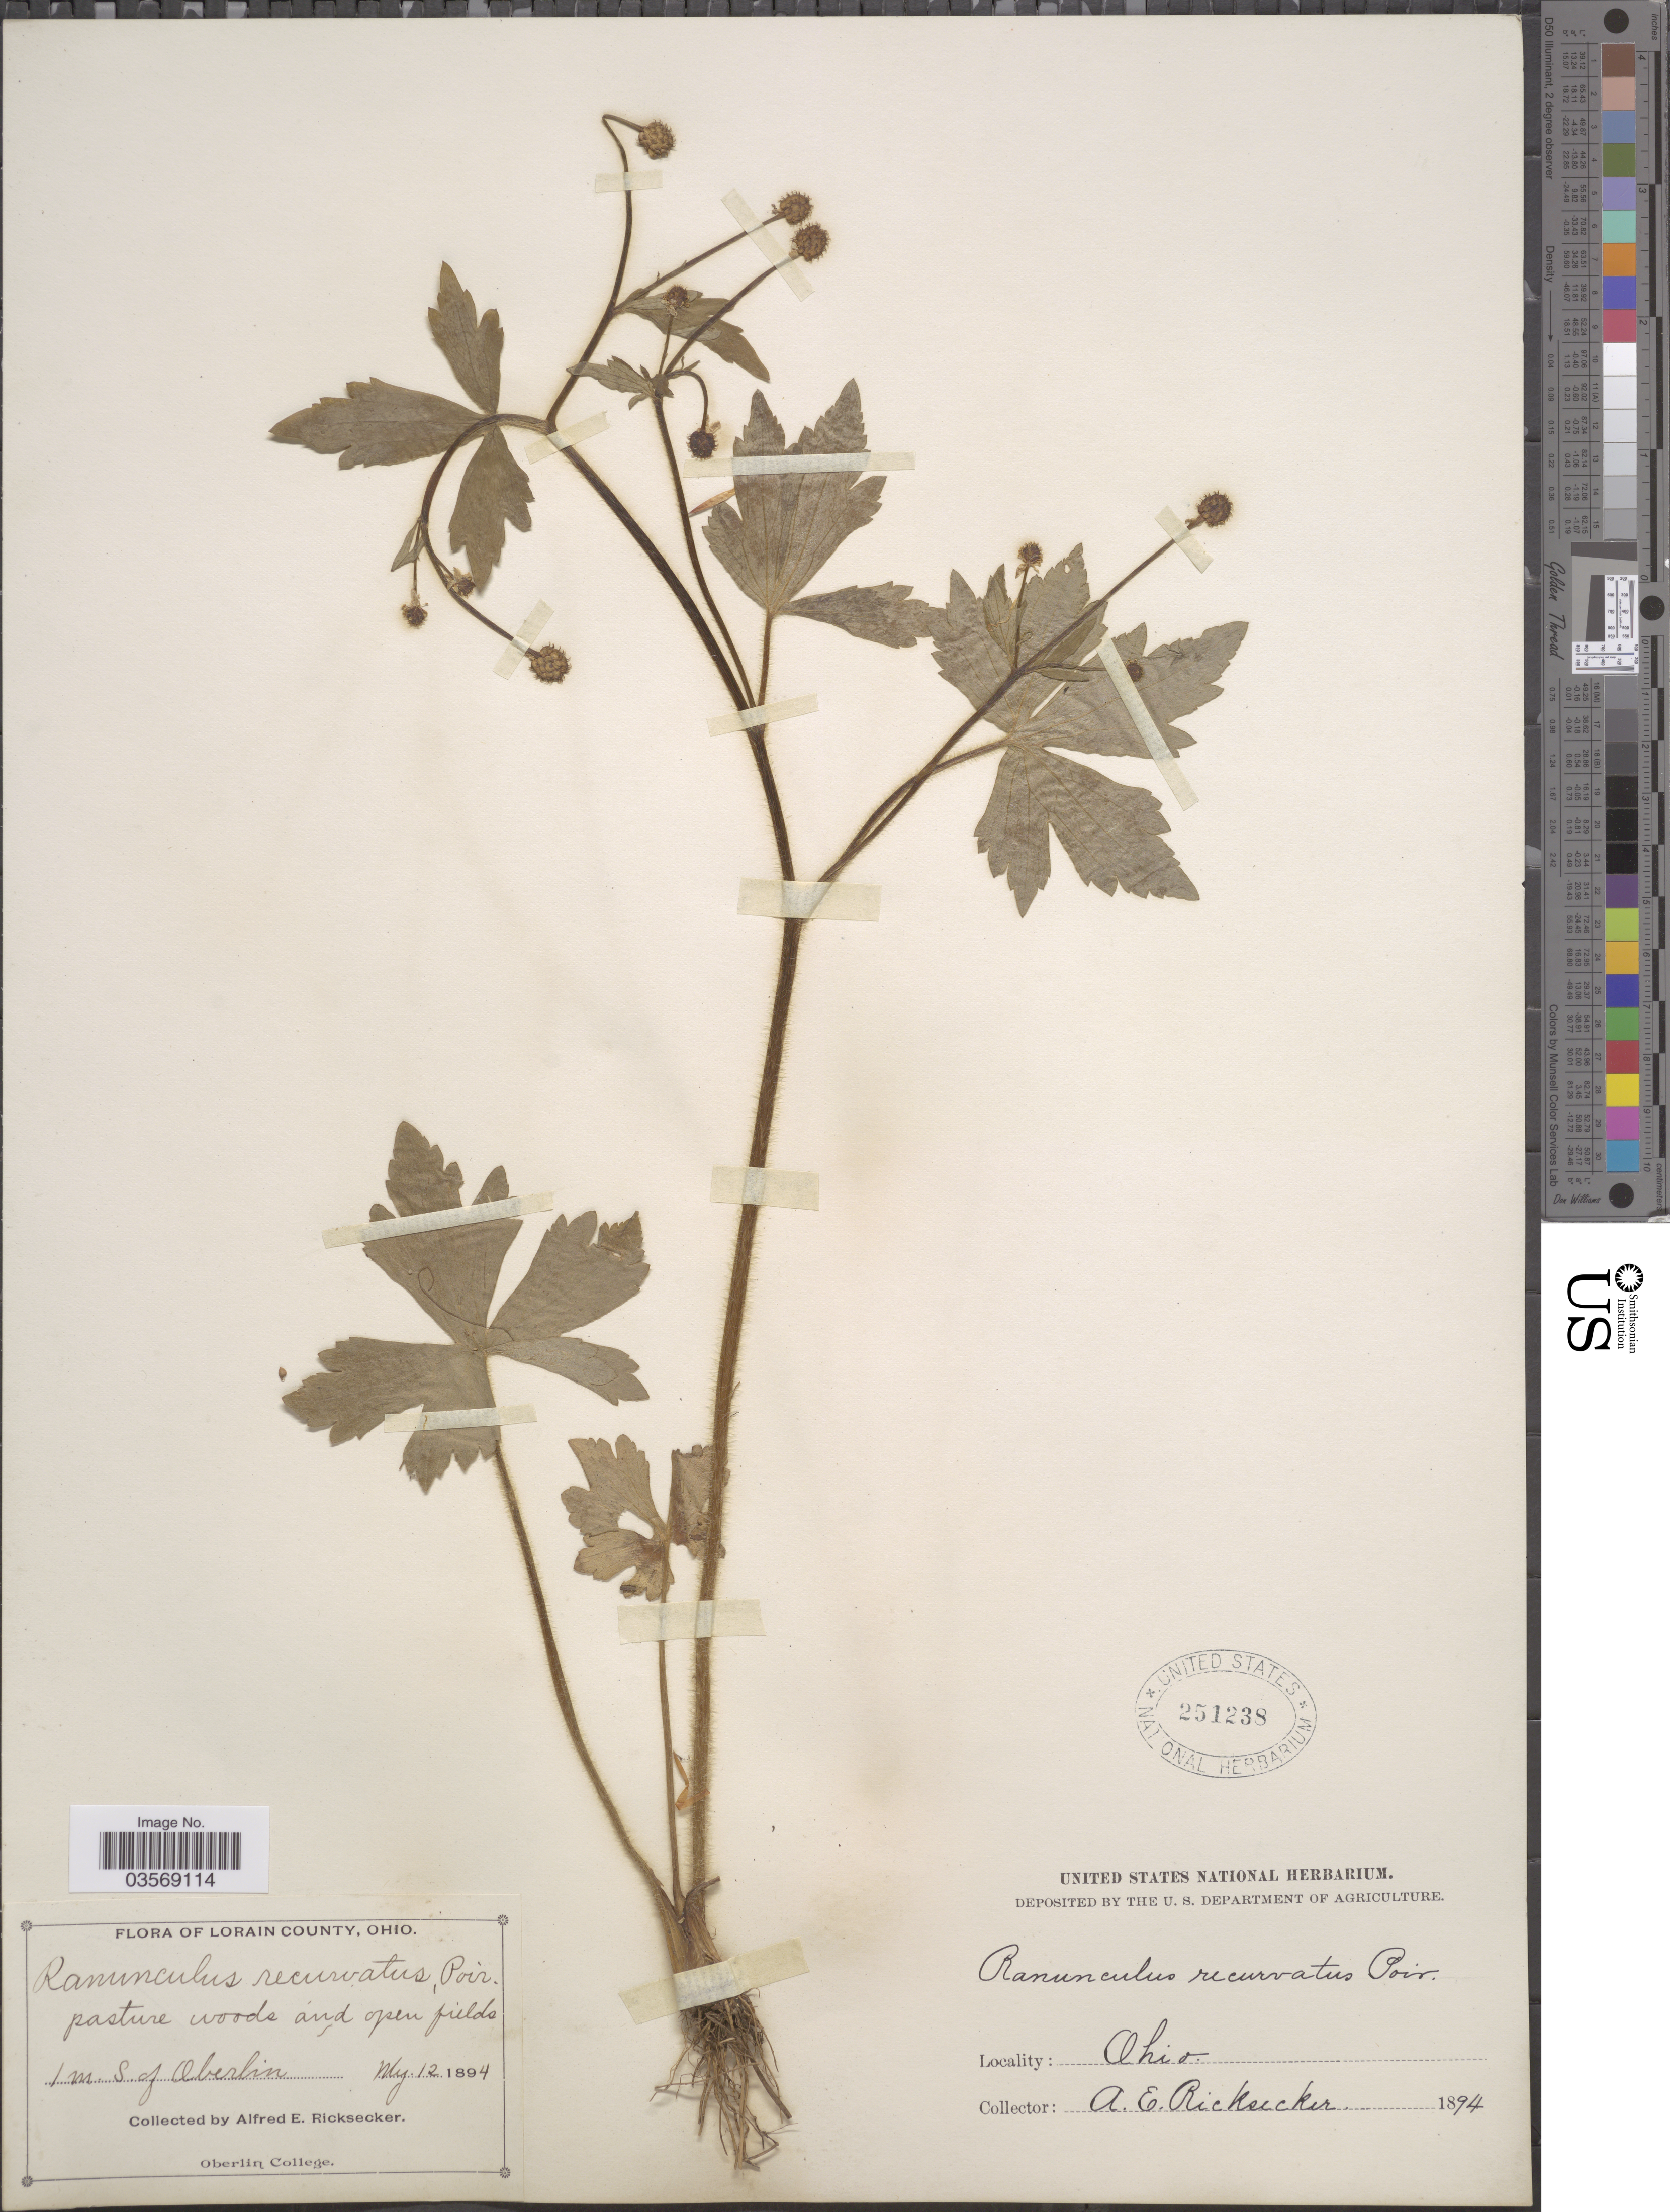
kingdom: Plantae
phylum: Tracheophyta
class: Magnoliopsida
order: Ranunculales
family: Ranunculaceae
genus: Ranunculus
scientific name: Ranunculus recurvatus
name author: Poir.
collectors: A. E. Ricksecker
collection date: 1894-05-12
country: United States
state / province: Ohio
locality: Lorain County. 1 m. S. of Oberlin.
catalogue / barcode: US 251238